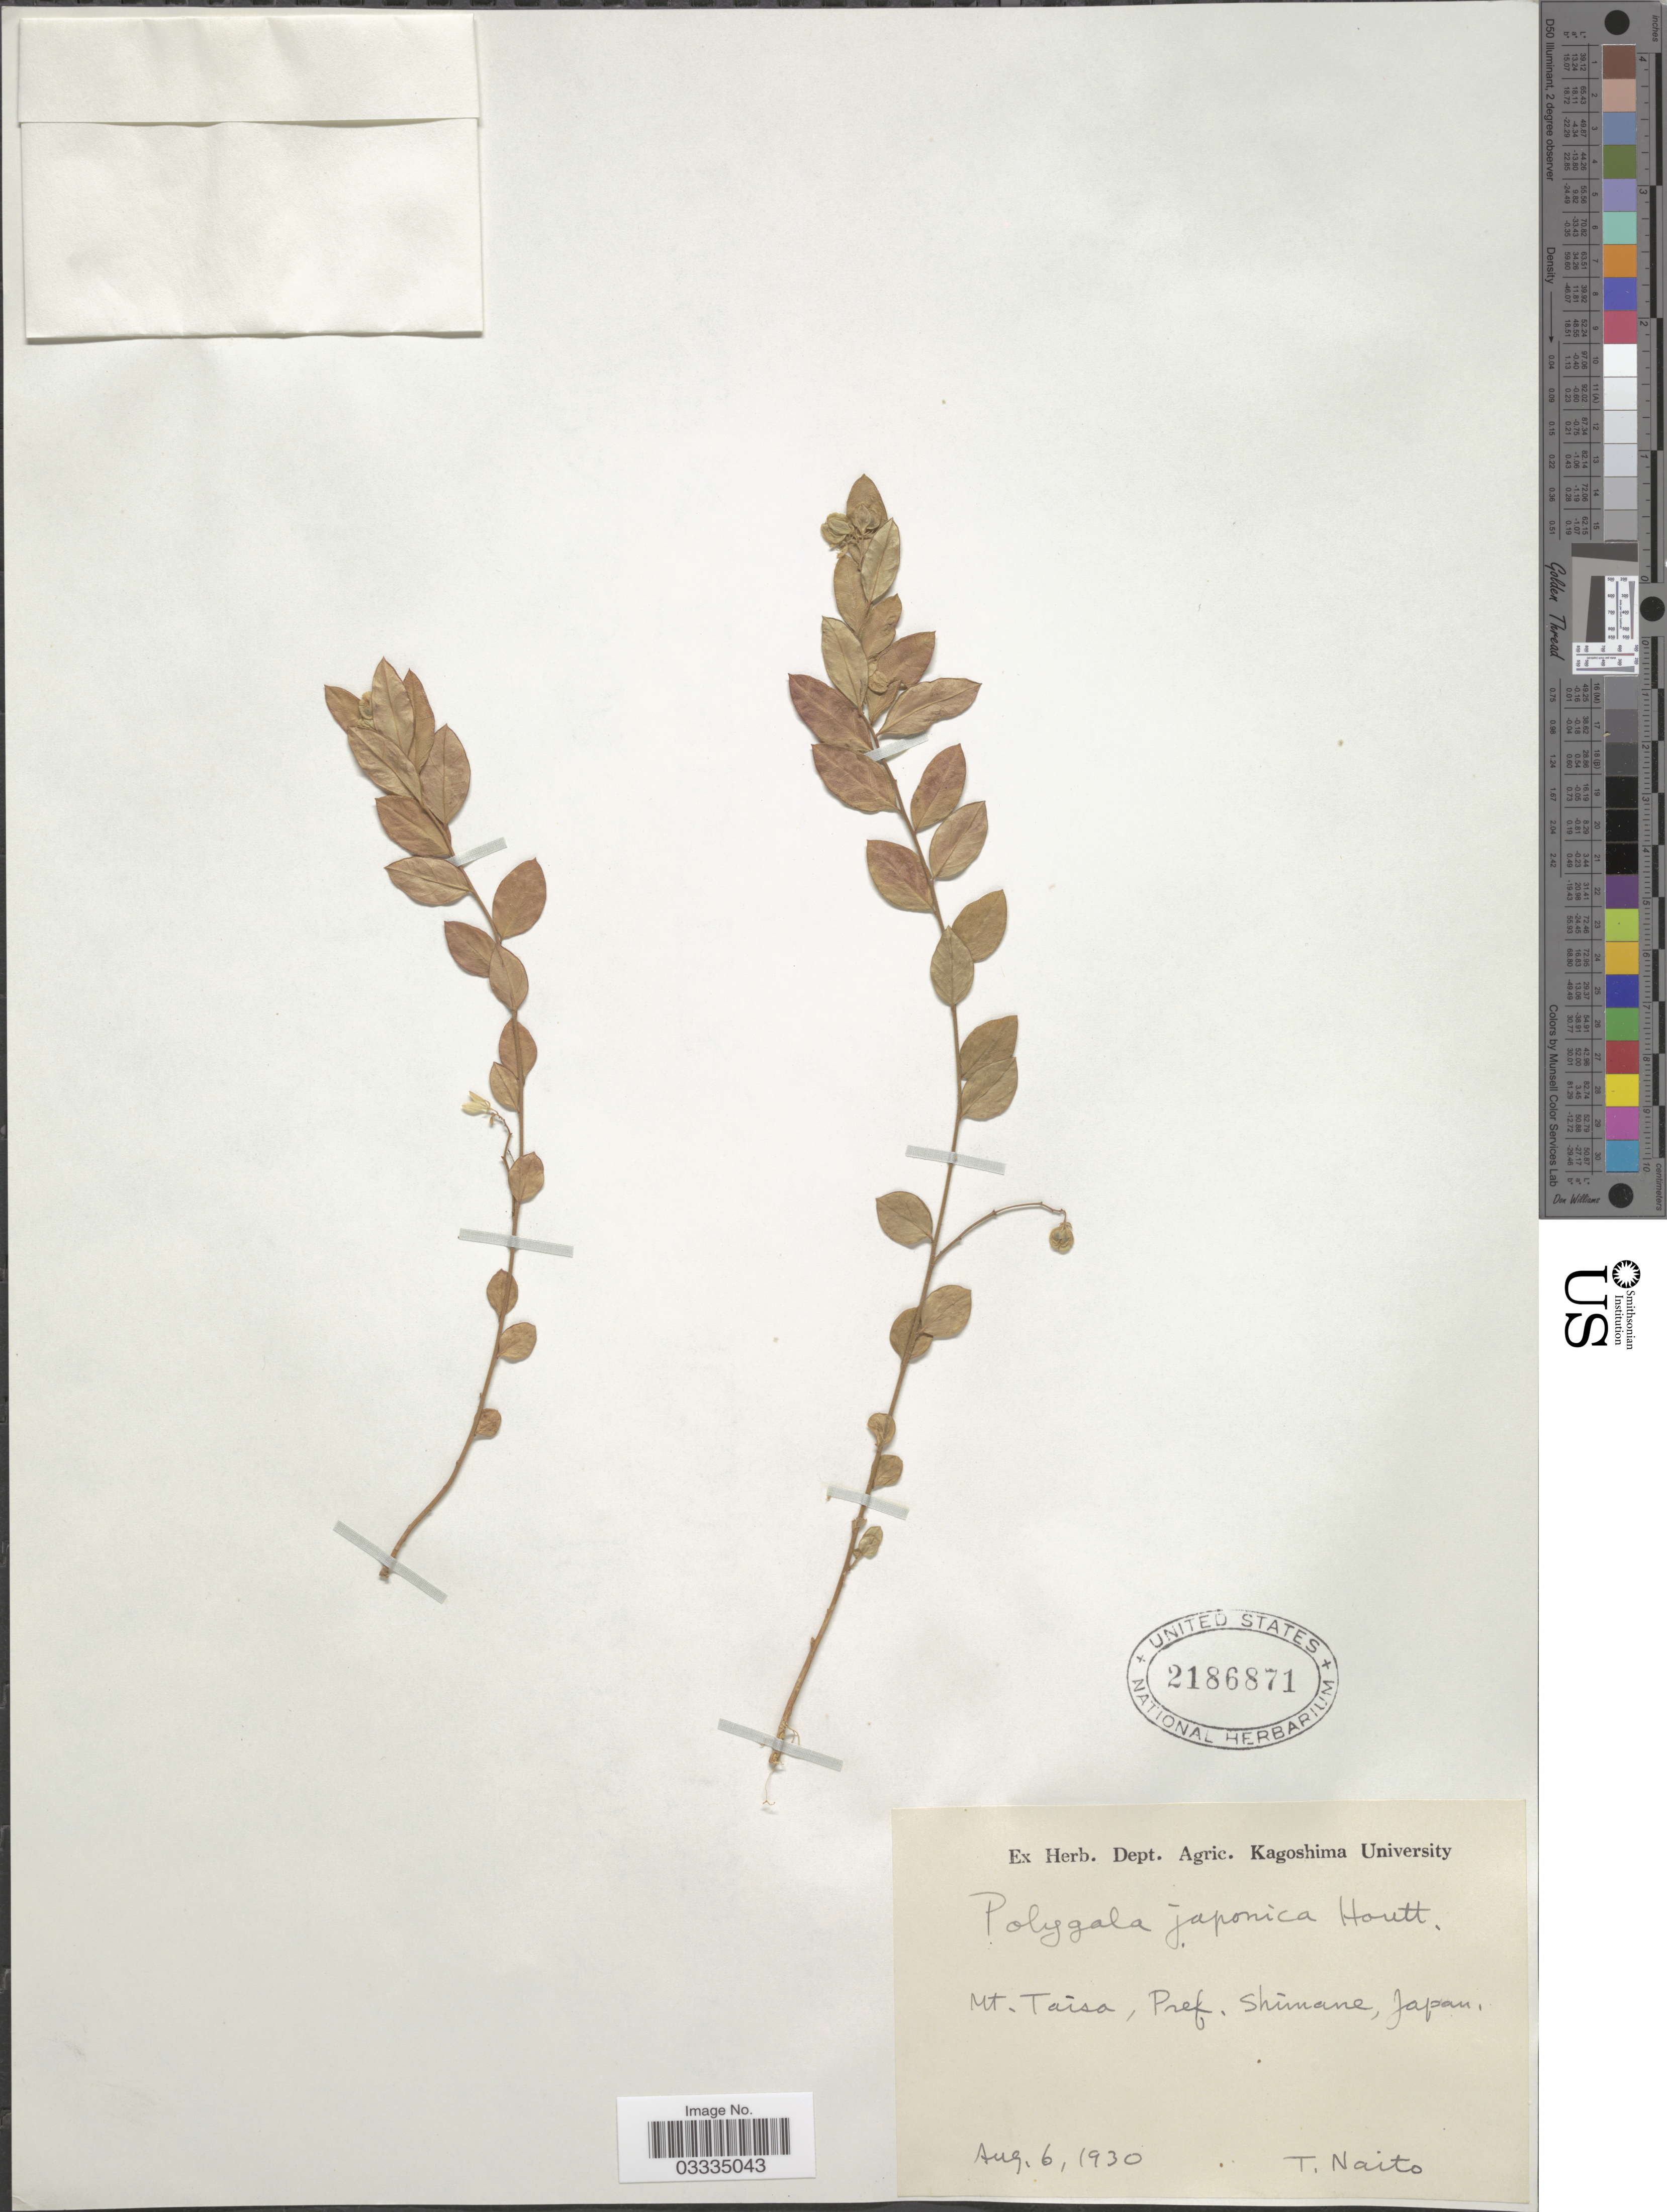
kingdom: Plantae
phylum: Tracheophyta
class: Magnoliopsida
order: Fabales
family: Polygalaceae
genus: Polygala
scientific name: Polygala japonica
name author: Houtt.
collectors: T. Naito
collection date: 1930-08-06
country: Japan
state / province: Simane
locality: Mt. Taisa, Pref. Shimane.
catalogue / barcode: US 2186871